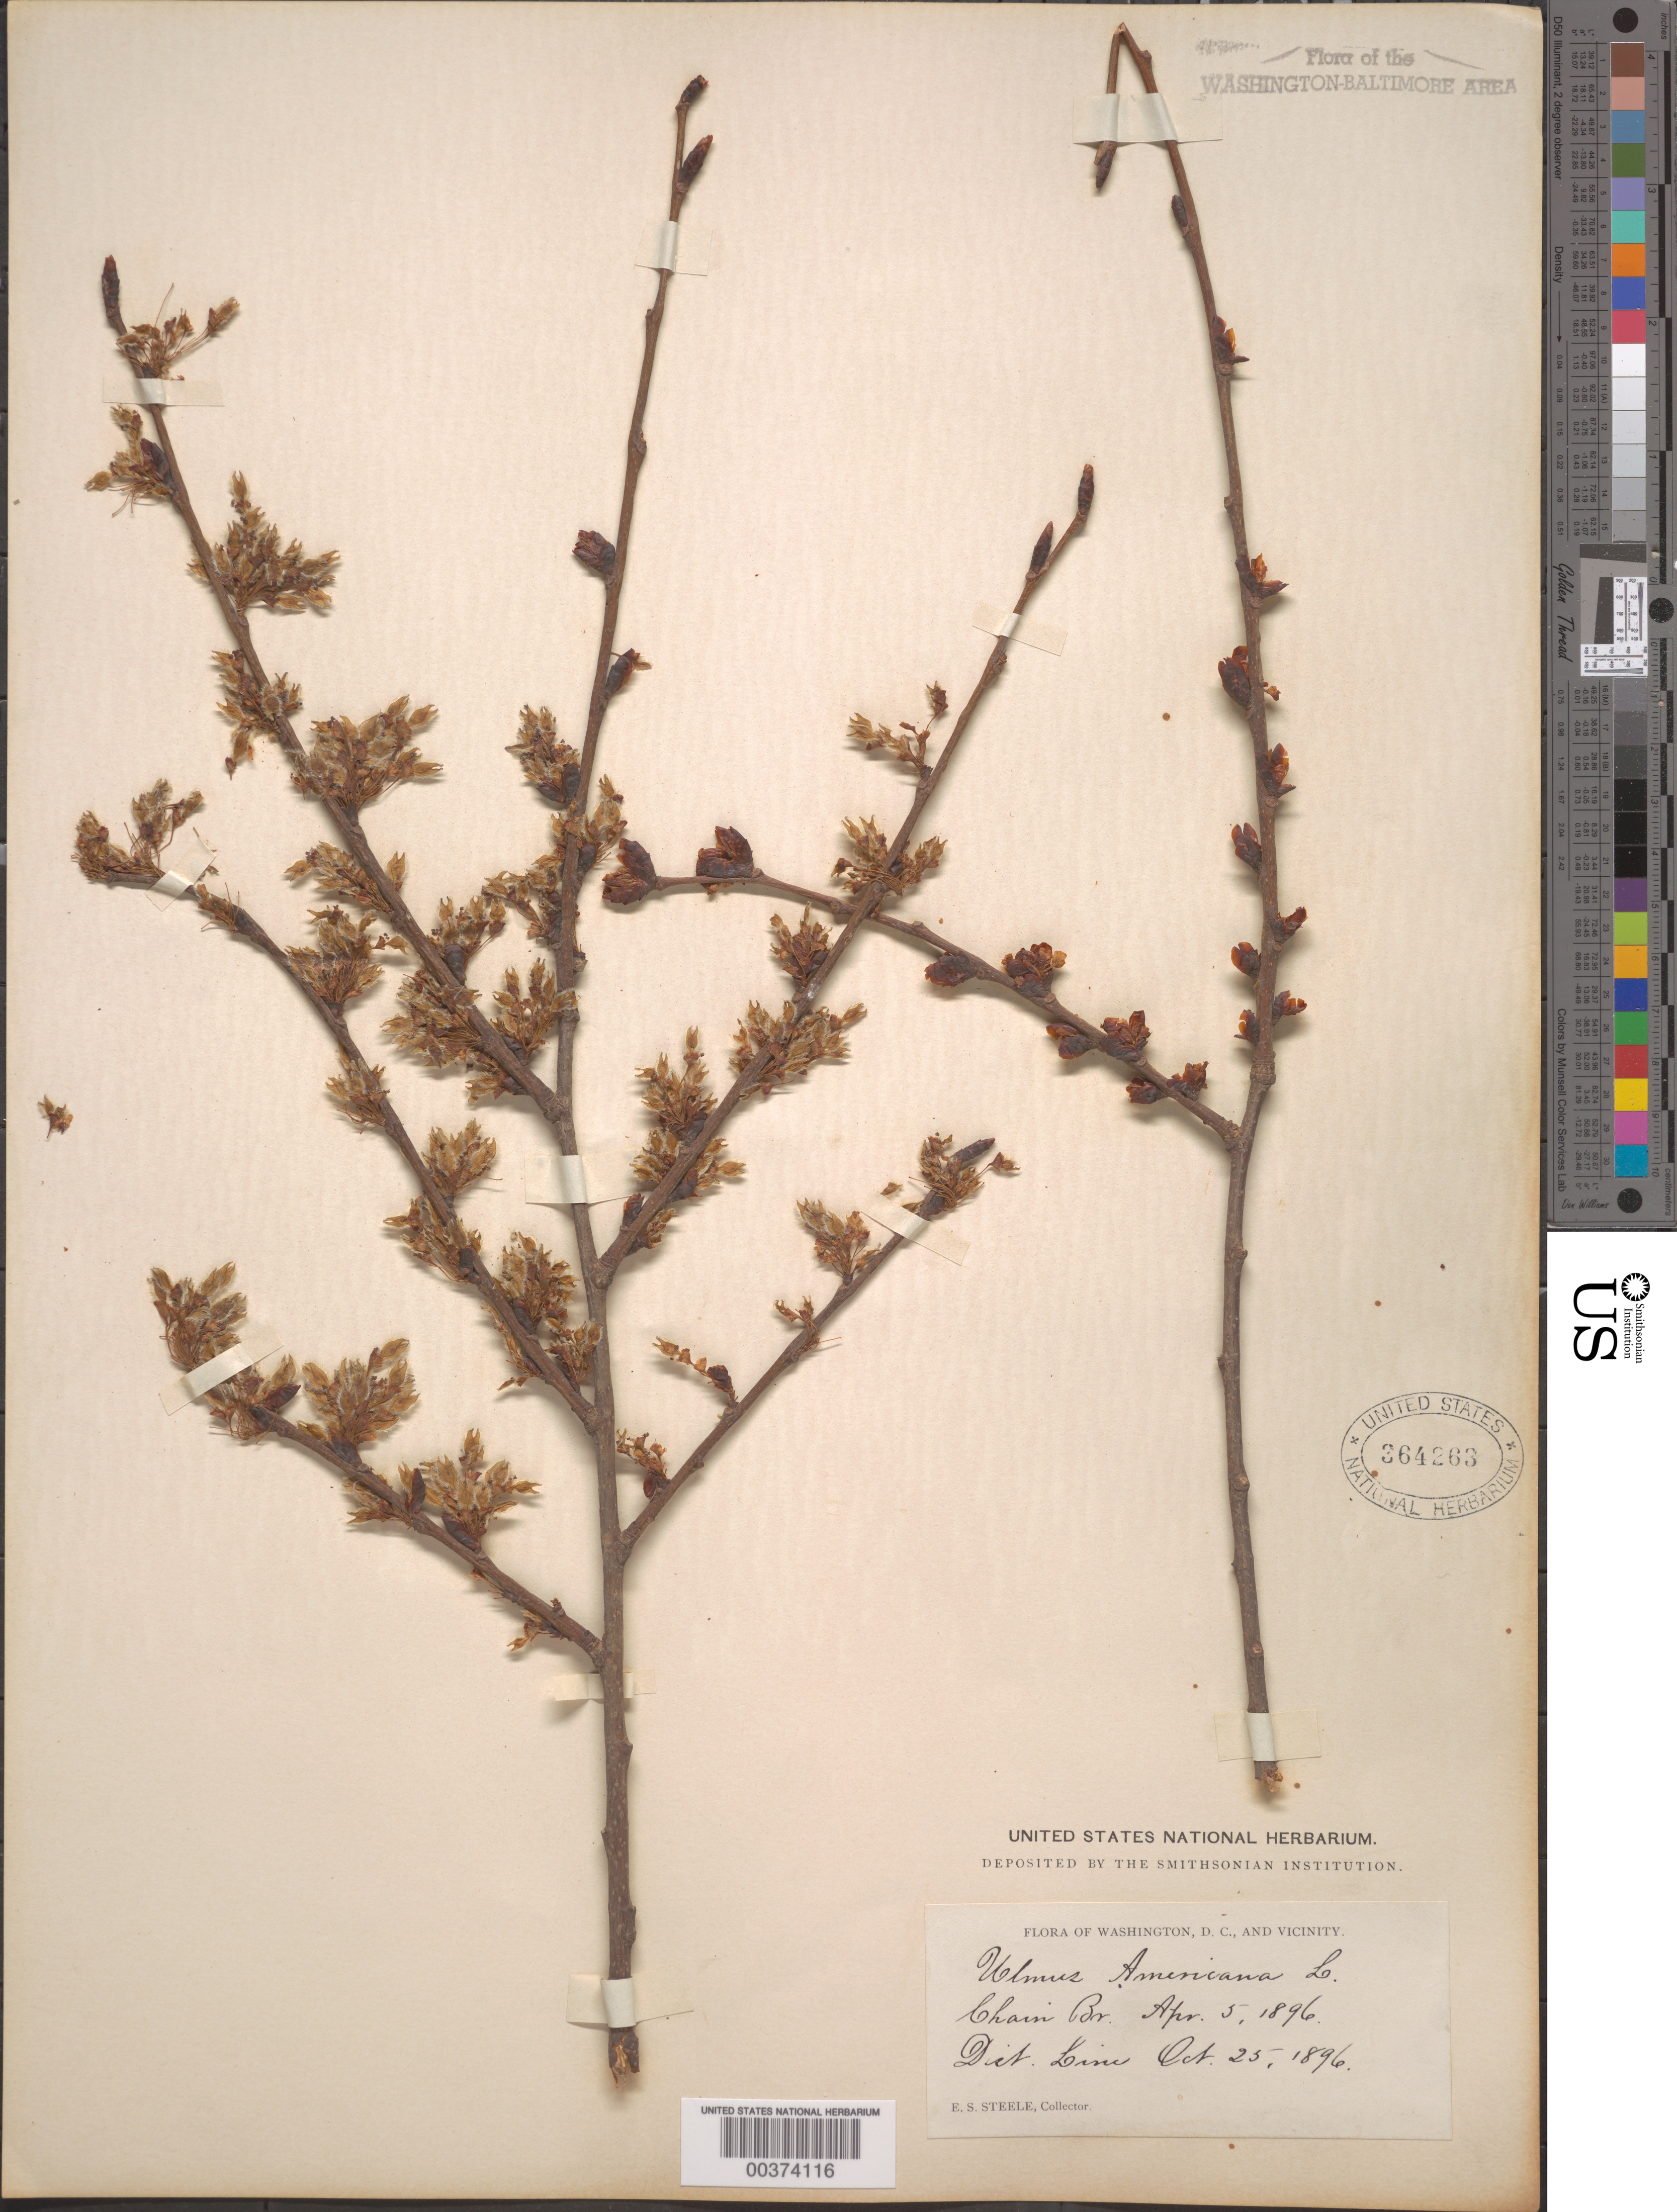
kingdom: Plantae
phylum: Tracheophyta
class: Magnoliopsida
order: Rosales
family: Ulmaceae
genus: Ulmus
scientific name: Ulmus americana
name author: L.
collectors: E. Steele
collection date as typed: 05 Apr 1896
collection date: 1896-04-05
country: United States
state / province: District of Columbia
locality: Chain Bridge C. and O. Canal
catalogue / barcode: US 364263